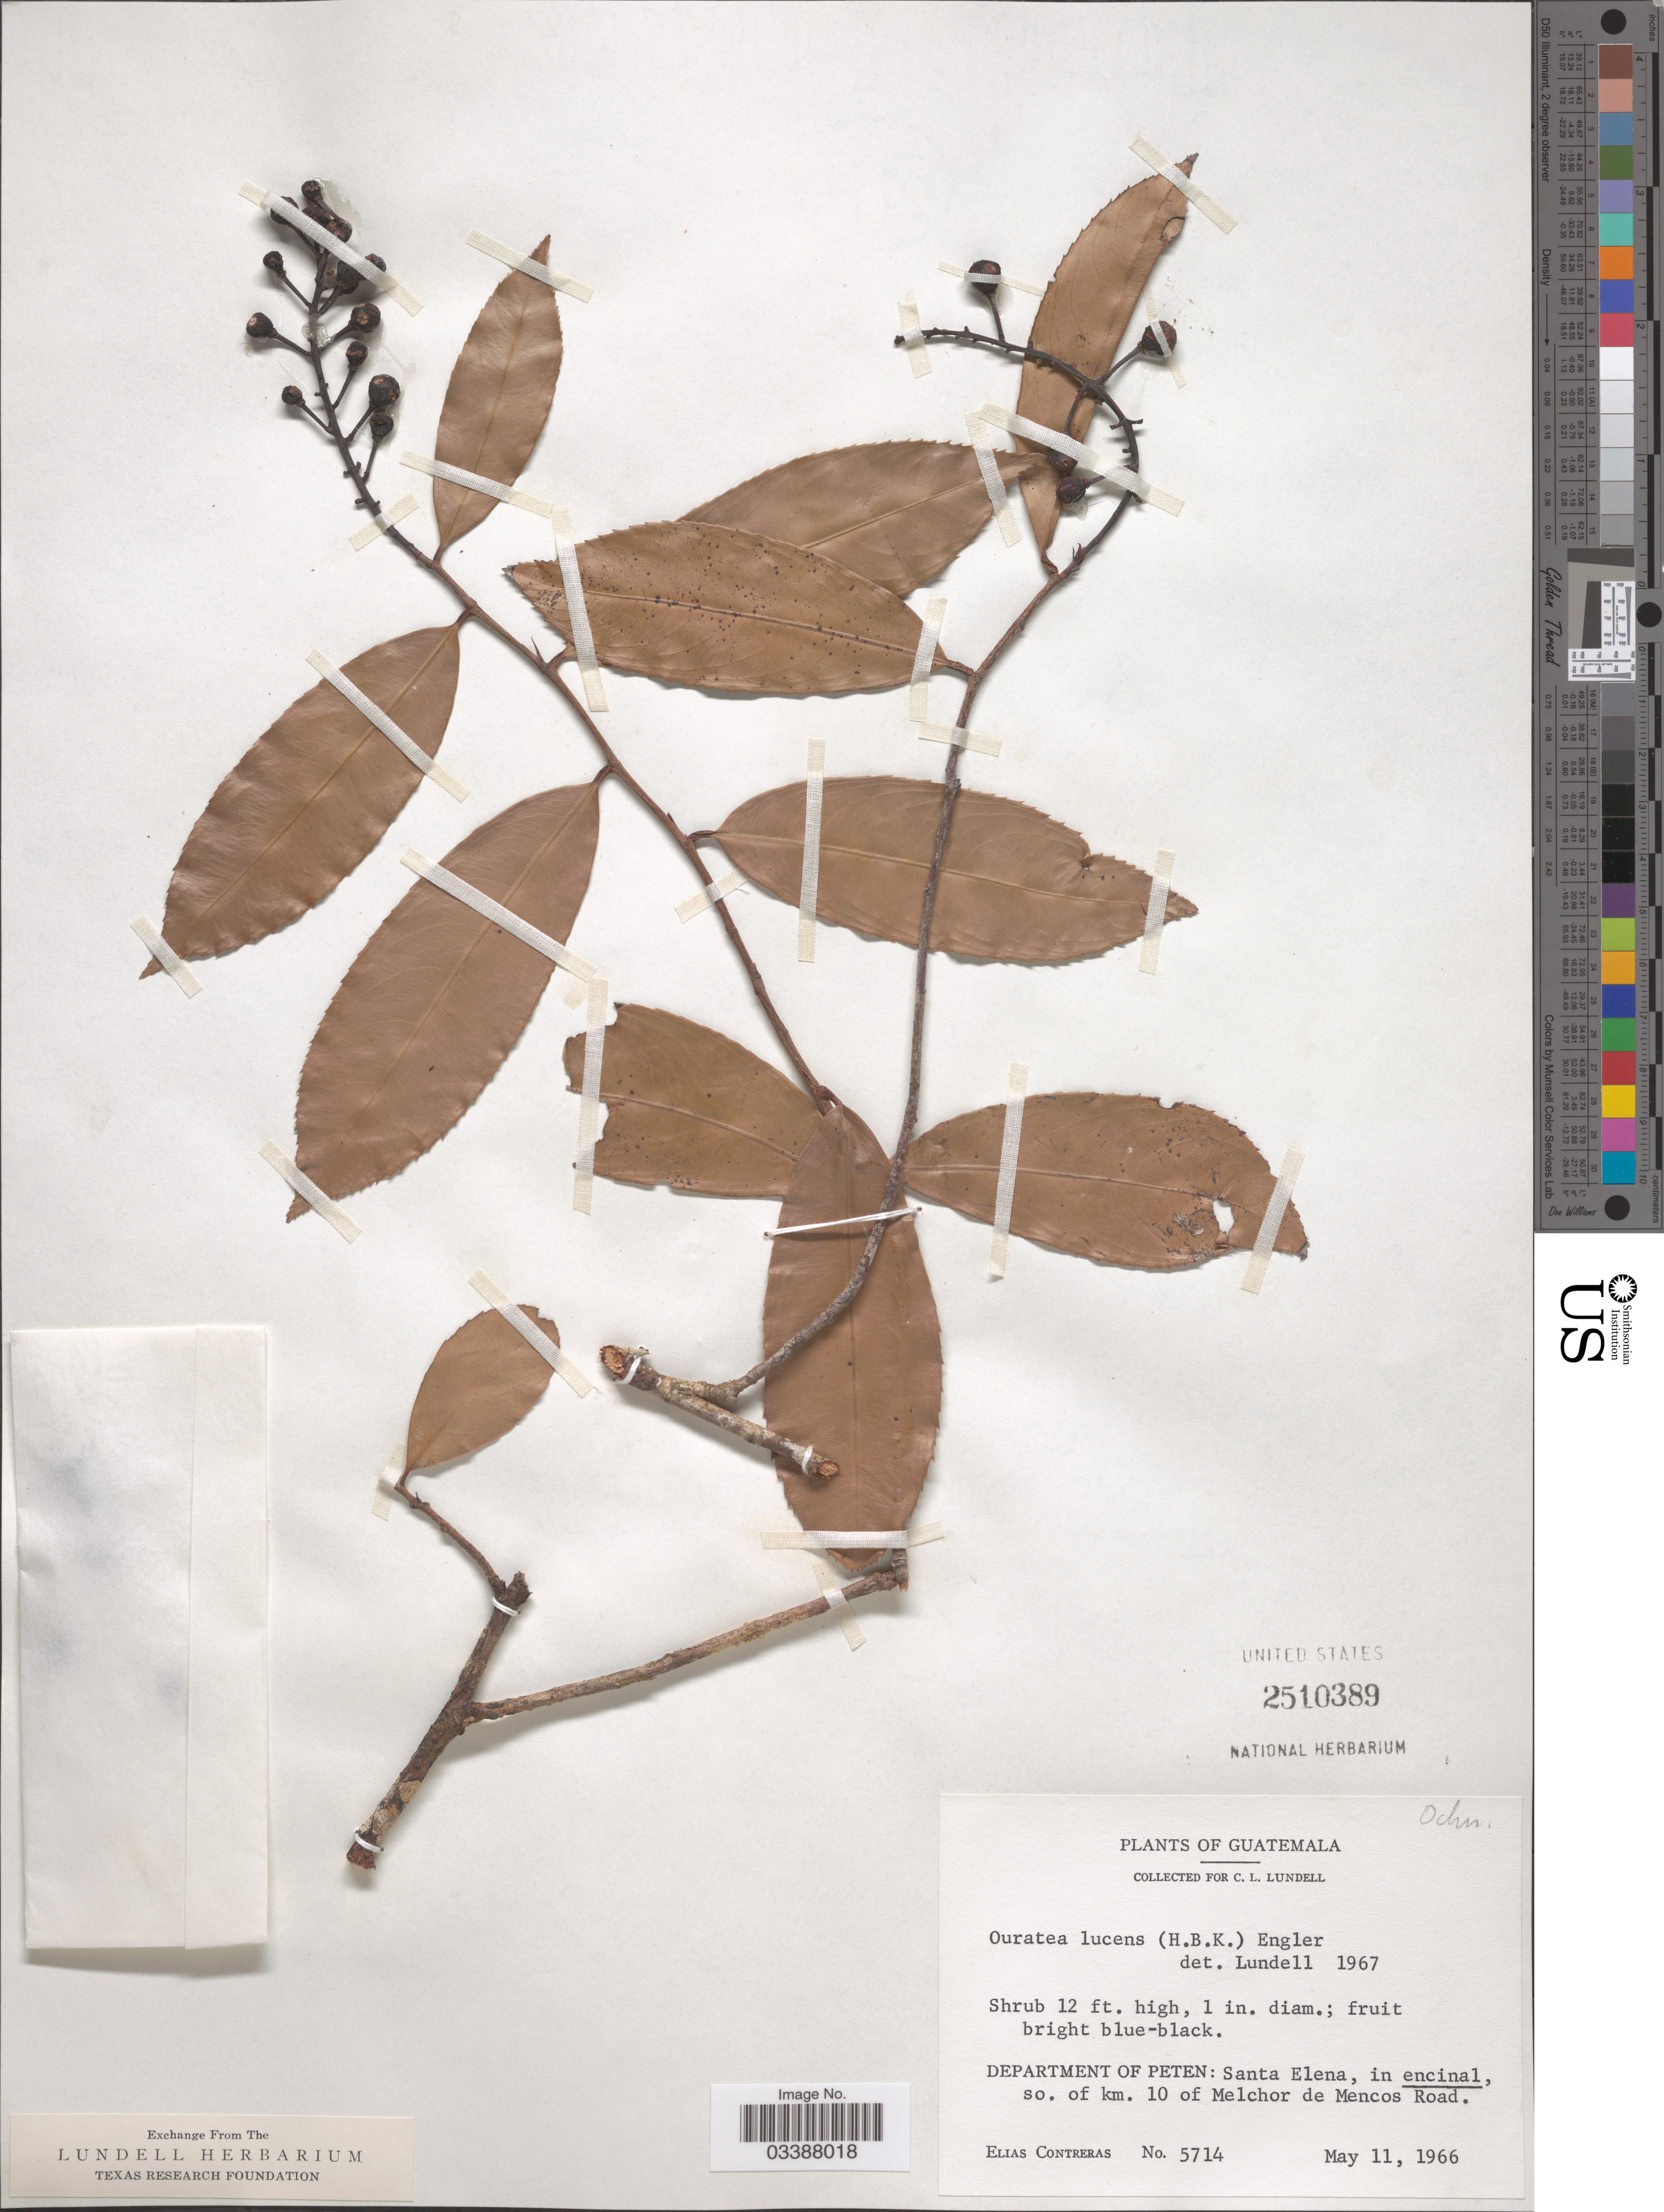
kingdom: Plantae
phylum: Tracheophyta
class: Magnoliopsida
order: Malpighiales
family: Ochnaceae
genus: Ouratea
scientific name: Ouratea lucens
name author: (Kunth) Engl.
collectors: E. Contreras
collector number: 5714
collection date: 1966-05-11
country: Guatemala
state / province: El Petén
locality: Department of Peten: Santa Elena, in encinal, so. of km. 10 of Melchor de Mencos Road.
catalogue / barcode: US 2510389